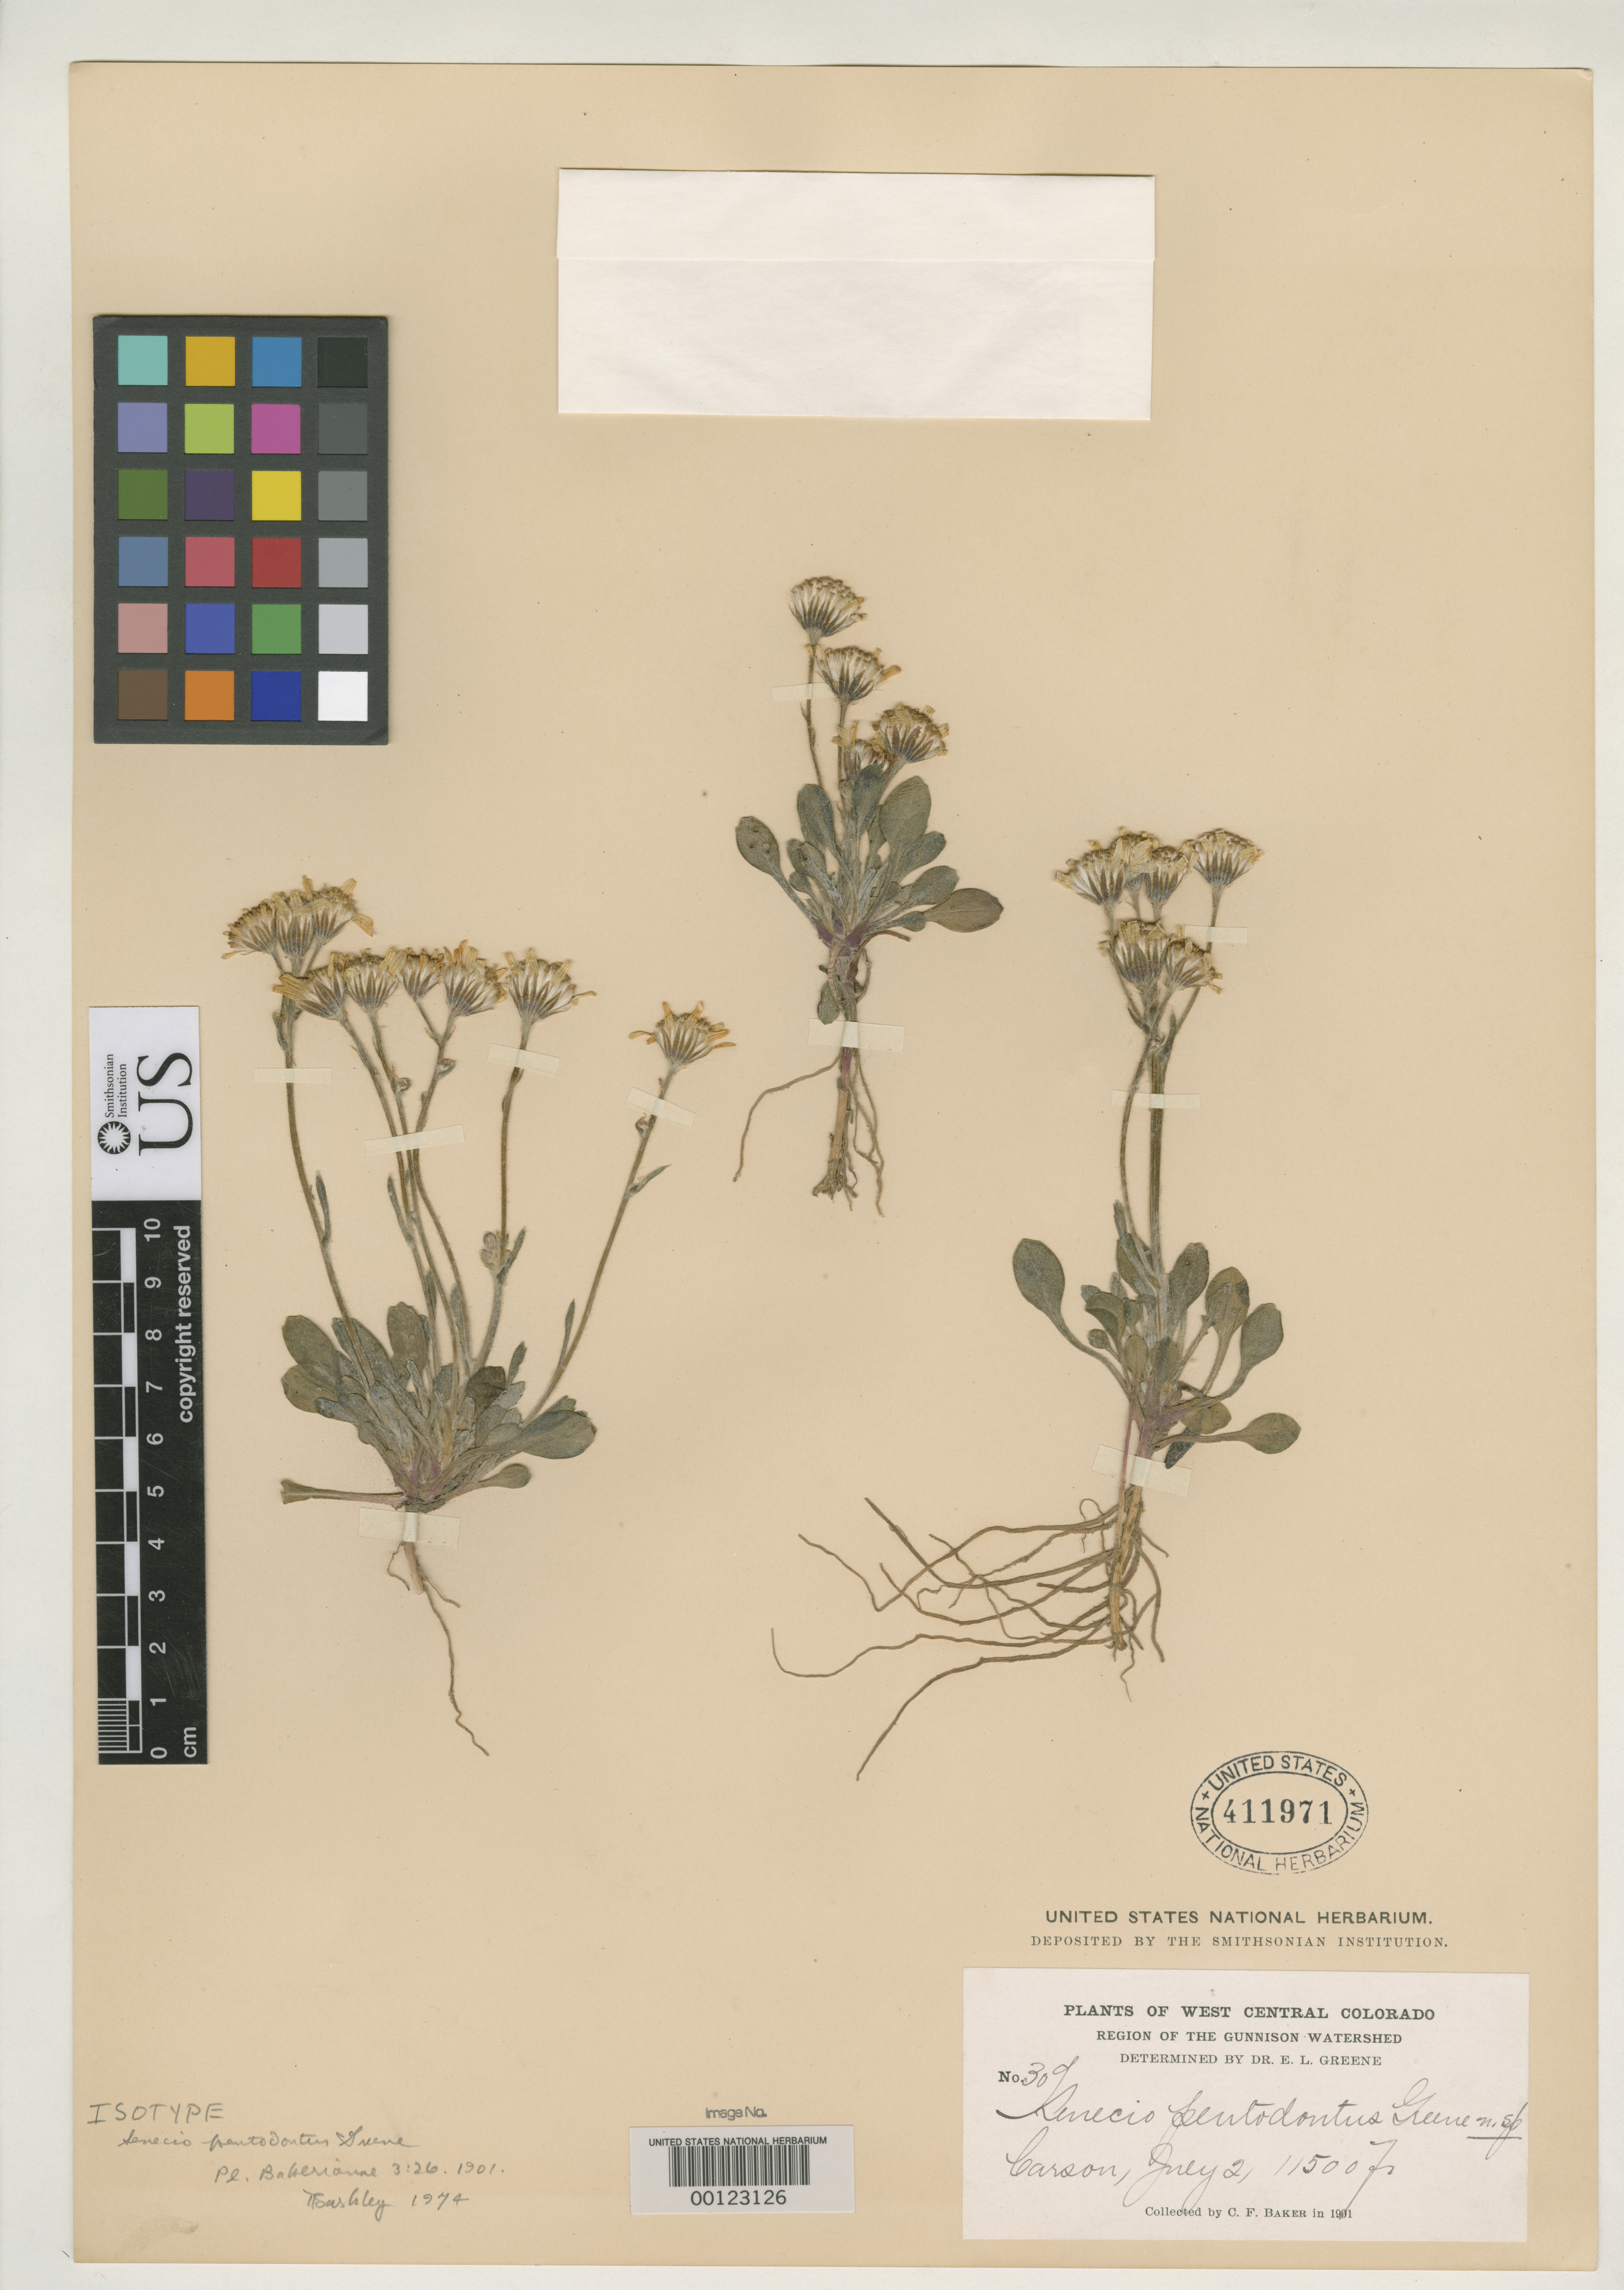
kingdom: Plantae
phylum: Tracheophyta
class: Magnoliopsida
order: Asterales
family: Asteraceae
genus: Senecio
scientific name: Senecio pentodontus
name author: Greene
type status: Isotype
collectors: C. F. Baker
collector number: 309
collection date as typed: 02 Jul 1901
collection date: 1901-07-02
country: United States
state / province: Colorado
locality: Near Carson.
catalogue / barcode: US 411971